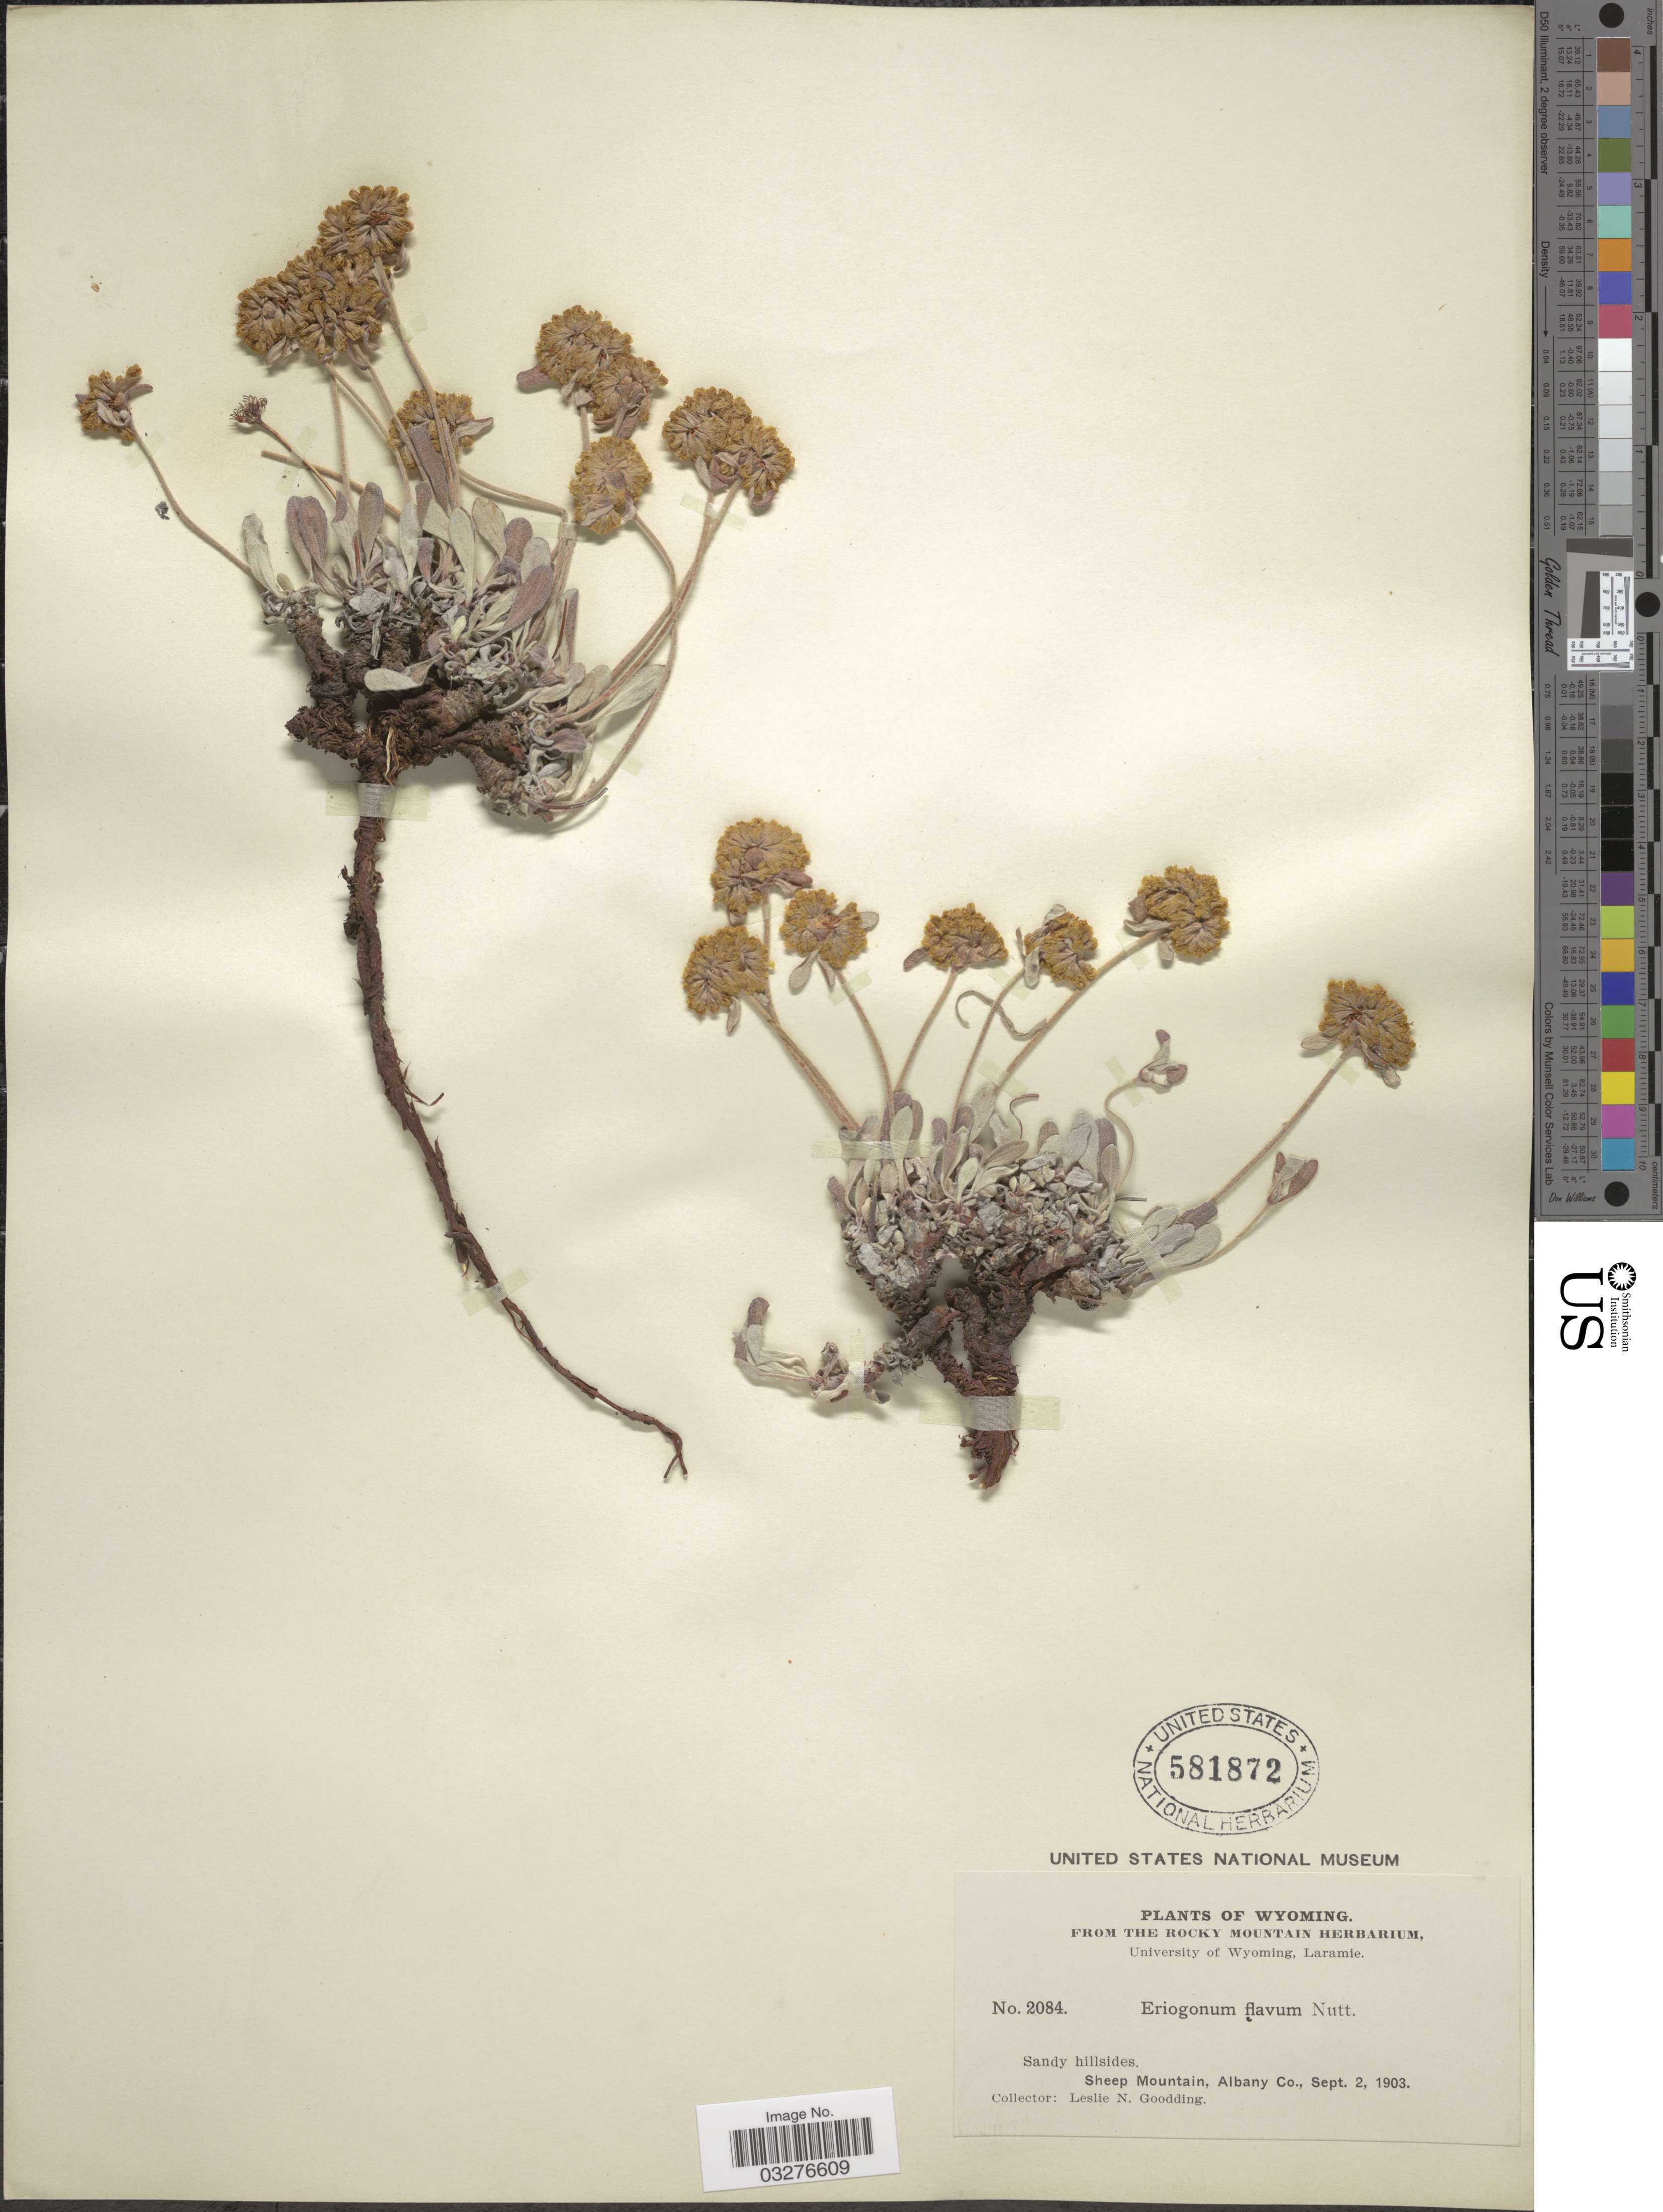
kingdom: Plantae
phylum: Tracheophyta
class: Magnoliopsida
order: Caryophyllales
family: Polygonaceae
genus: Eriogonum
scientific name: Eriogonum flavum var. flavum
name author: Nutt. ex Benth.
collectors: L. N. Goodding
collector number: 2084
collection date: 1903-09-02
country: United States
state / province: Wyoming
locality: Sheep Mountain, Albany Co.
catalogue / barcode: US 581872